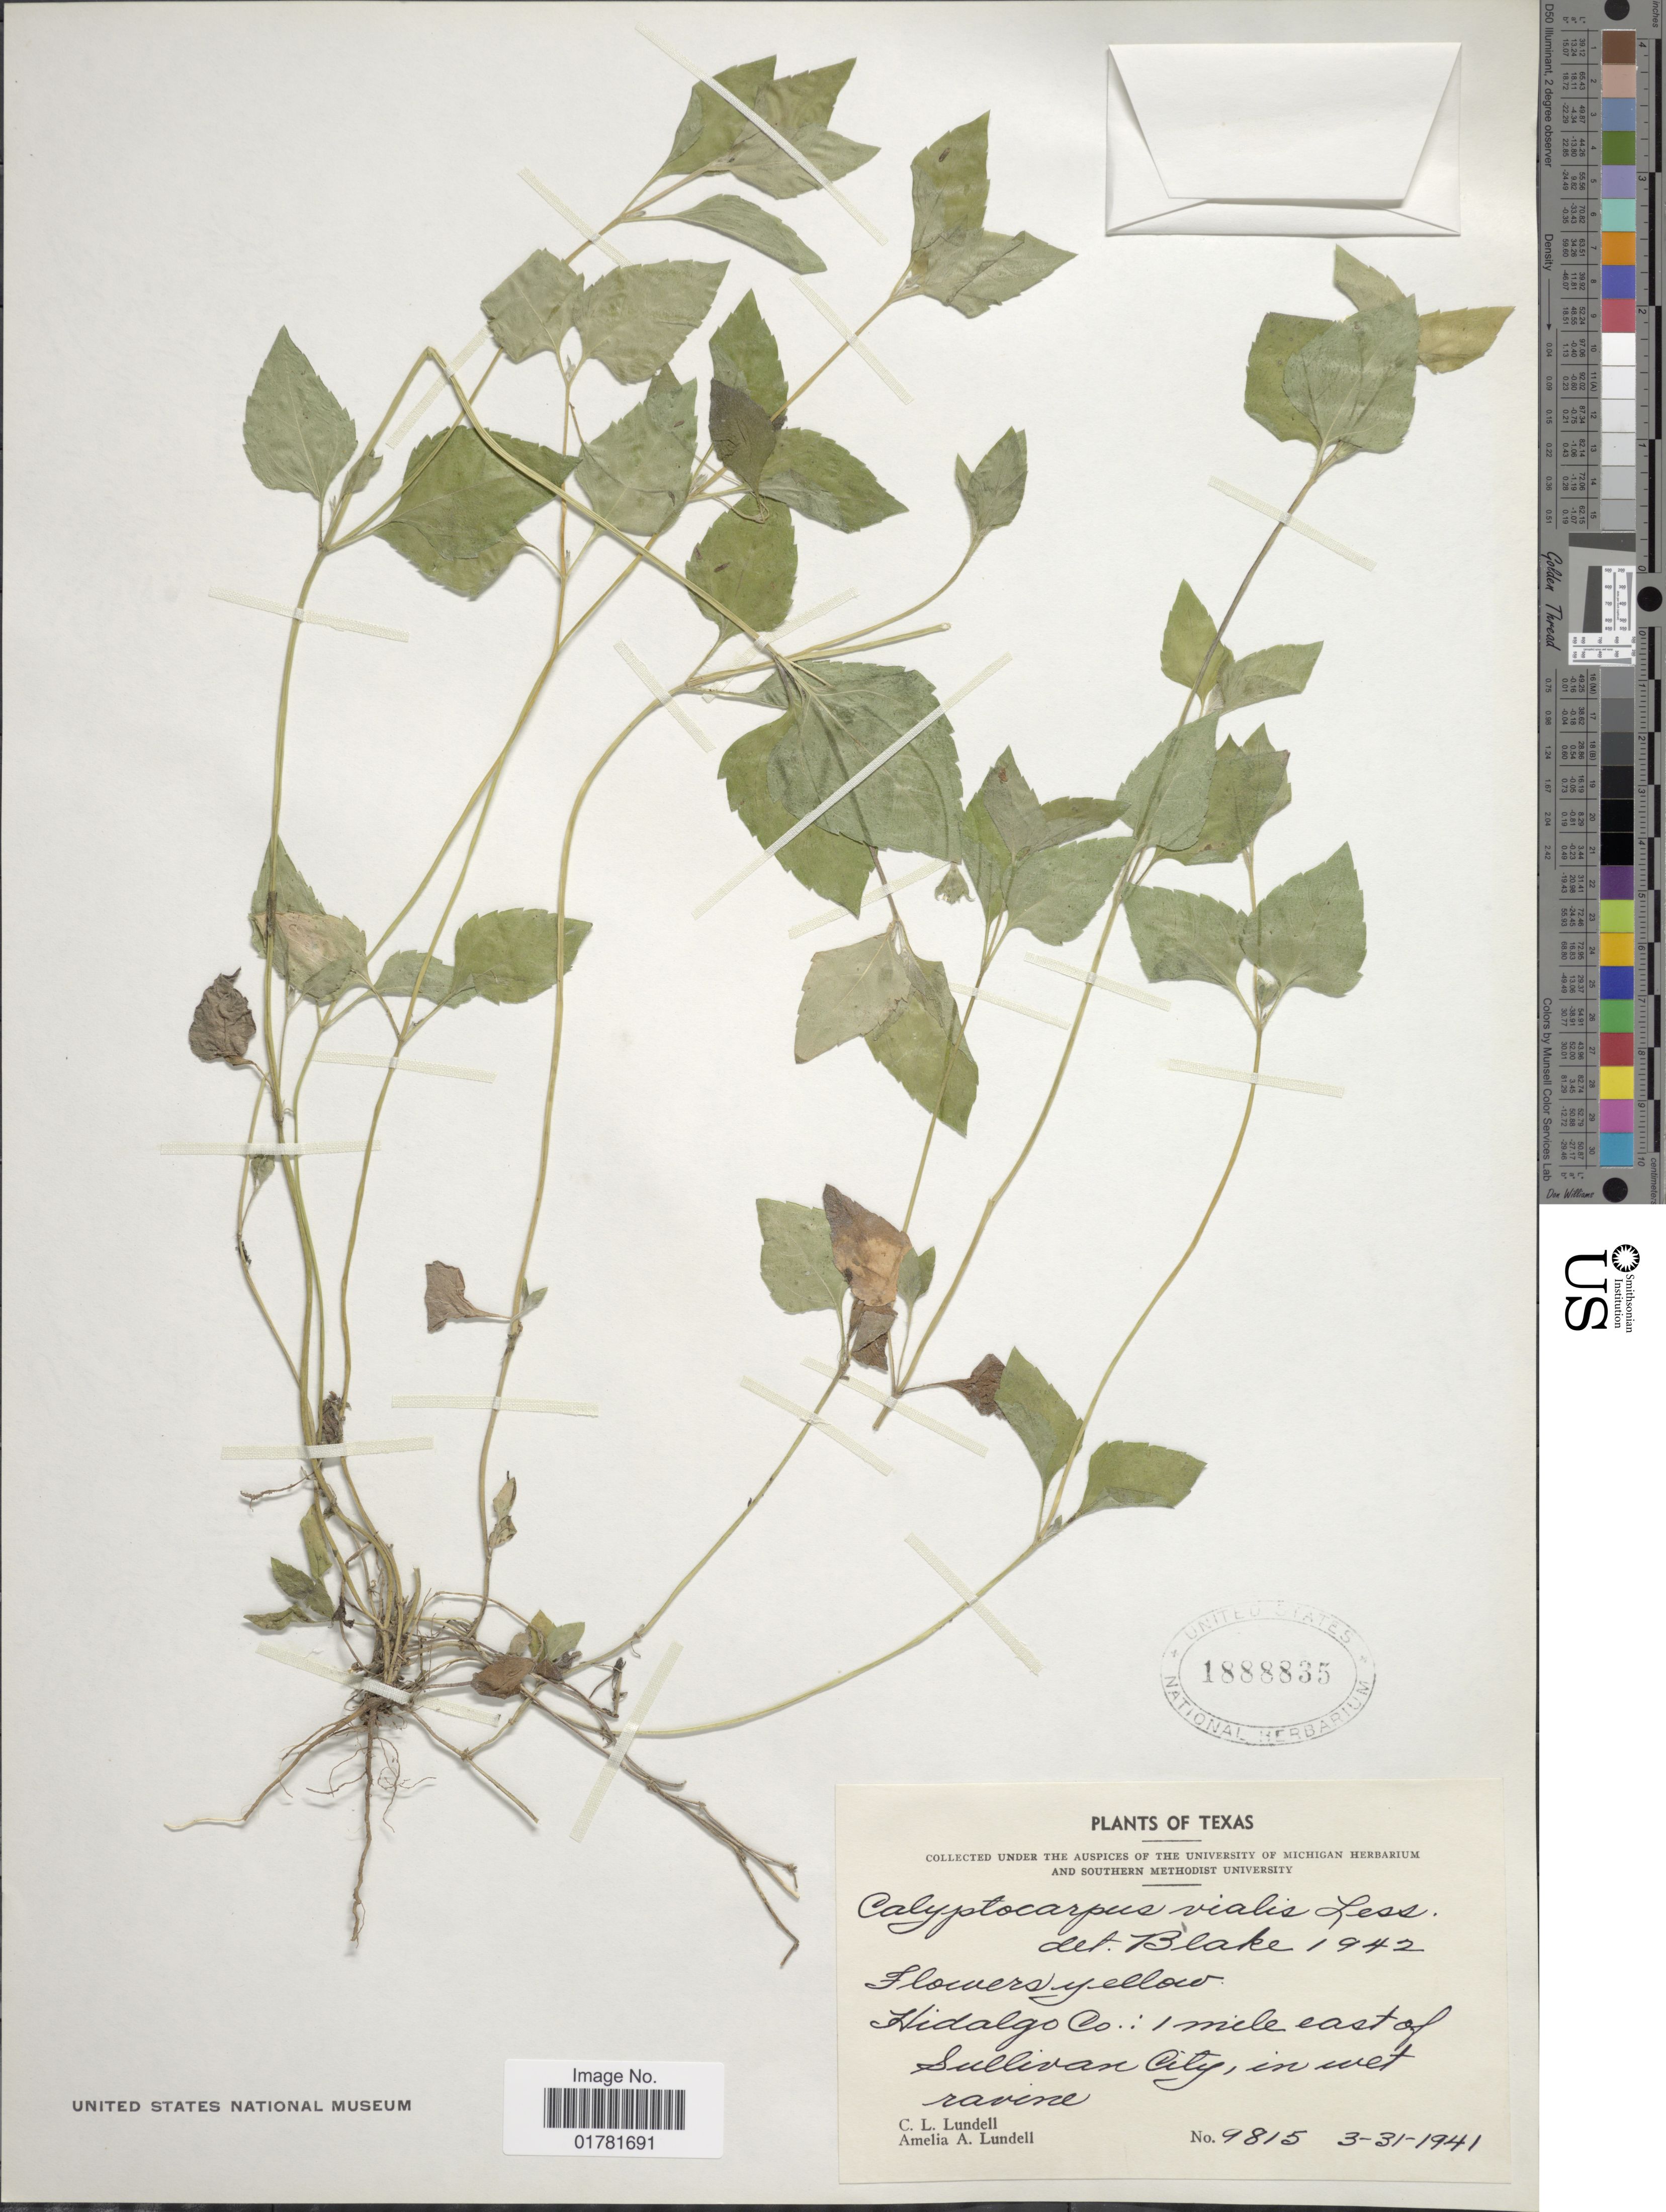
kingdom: Plantae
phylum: Tracheophyta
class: Magnoliopsida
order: Asterales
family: Asteraceae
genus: Calyptocarpus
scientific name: Calyptocarpus vialis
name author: Less.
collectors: C. L. Lundell & A. A. Lundell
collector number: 9815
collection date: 1941-03-31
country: United States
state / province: Texas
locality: Hidalgo Co: 1 mile east of Sullivan City, in wet ravine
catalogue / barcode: US 1888835